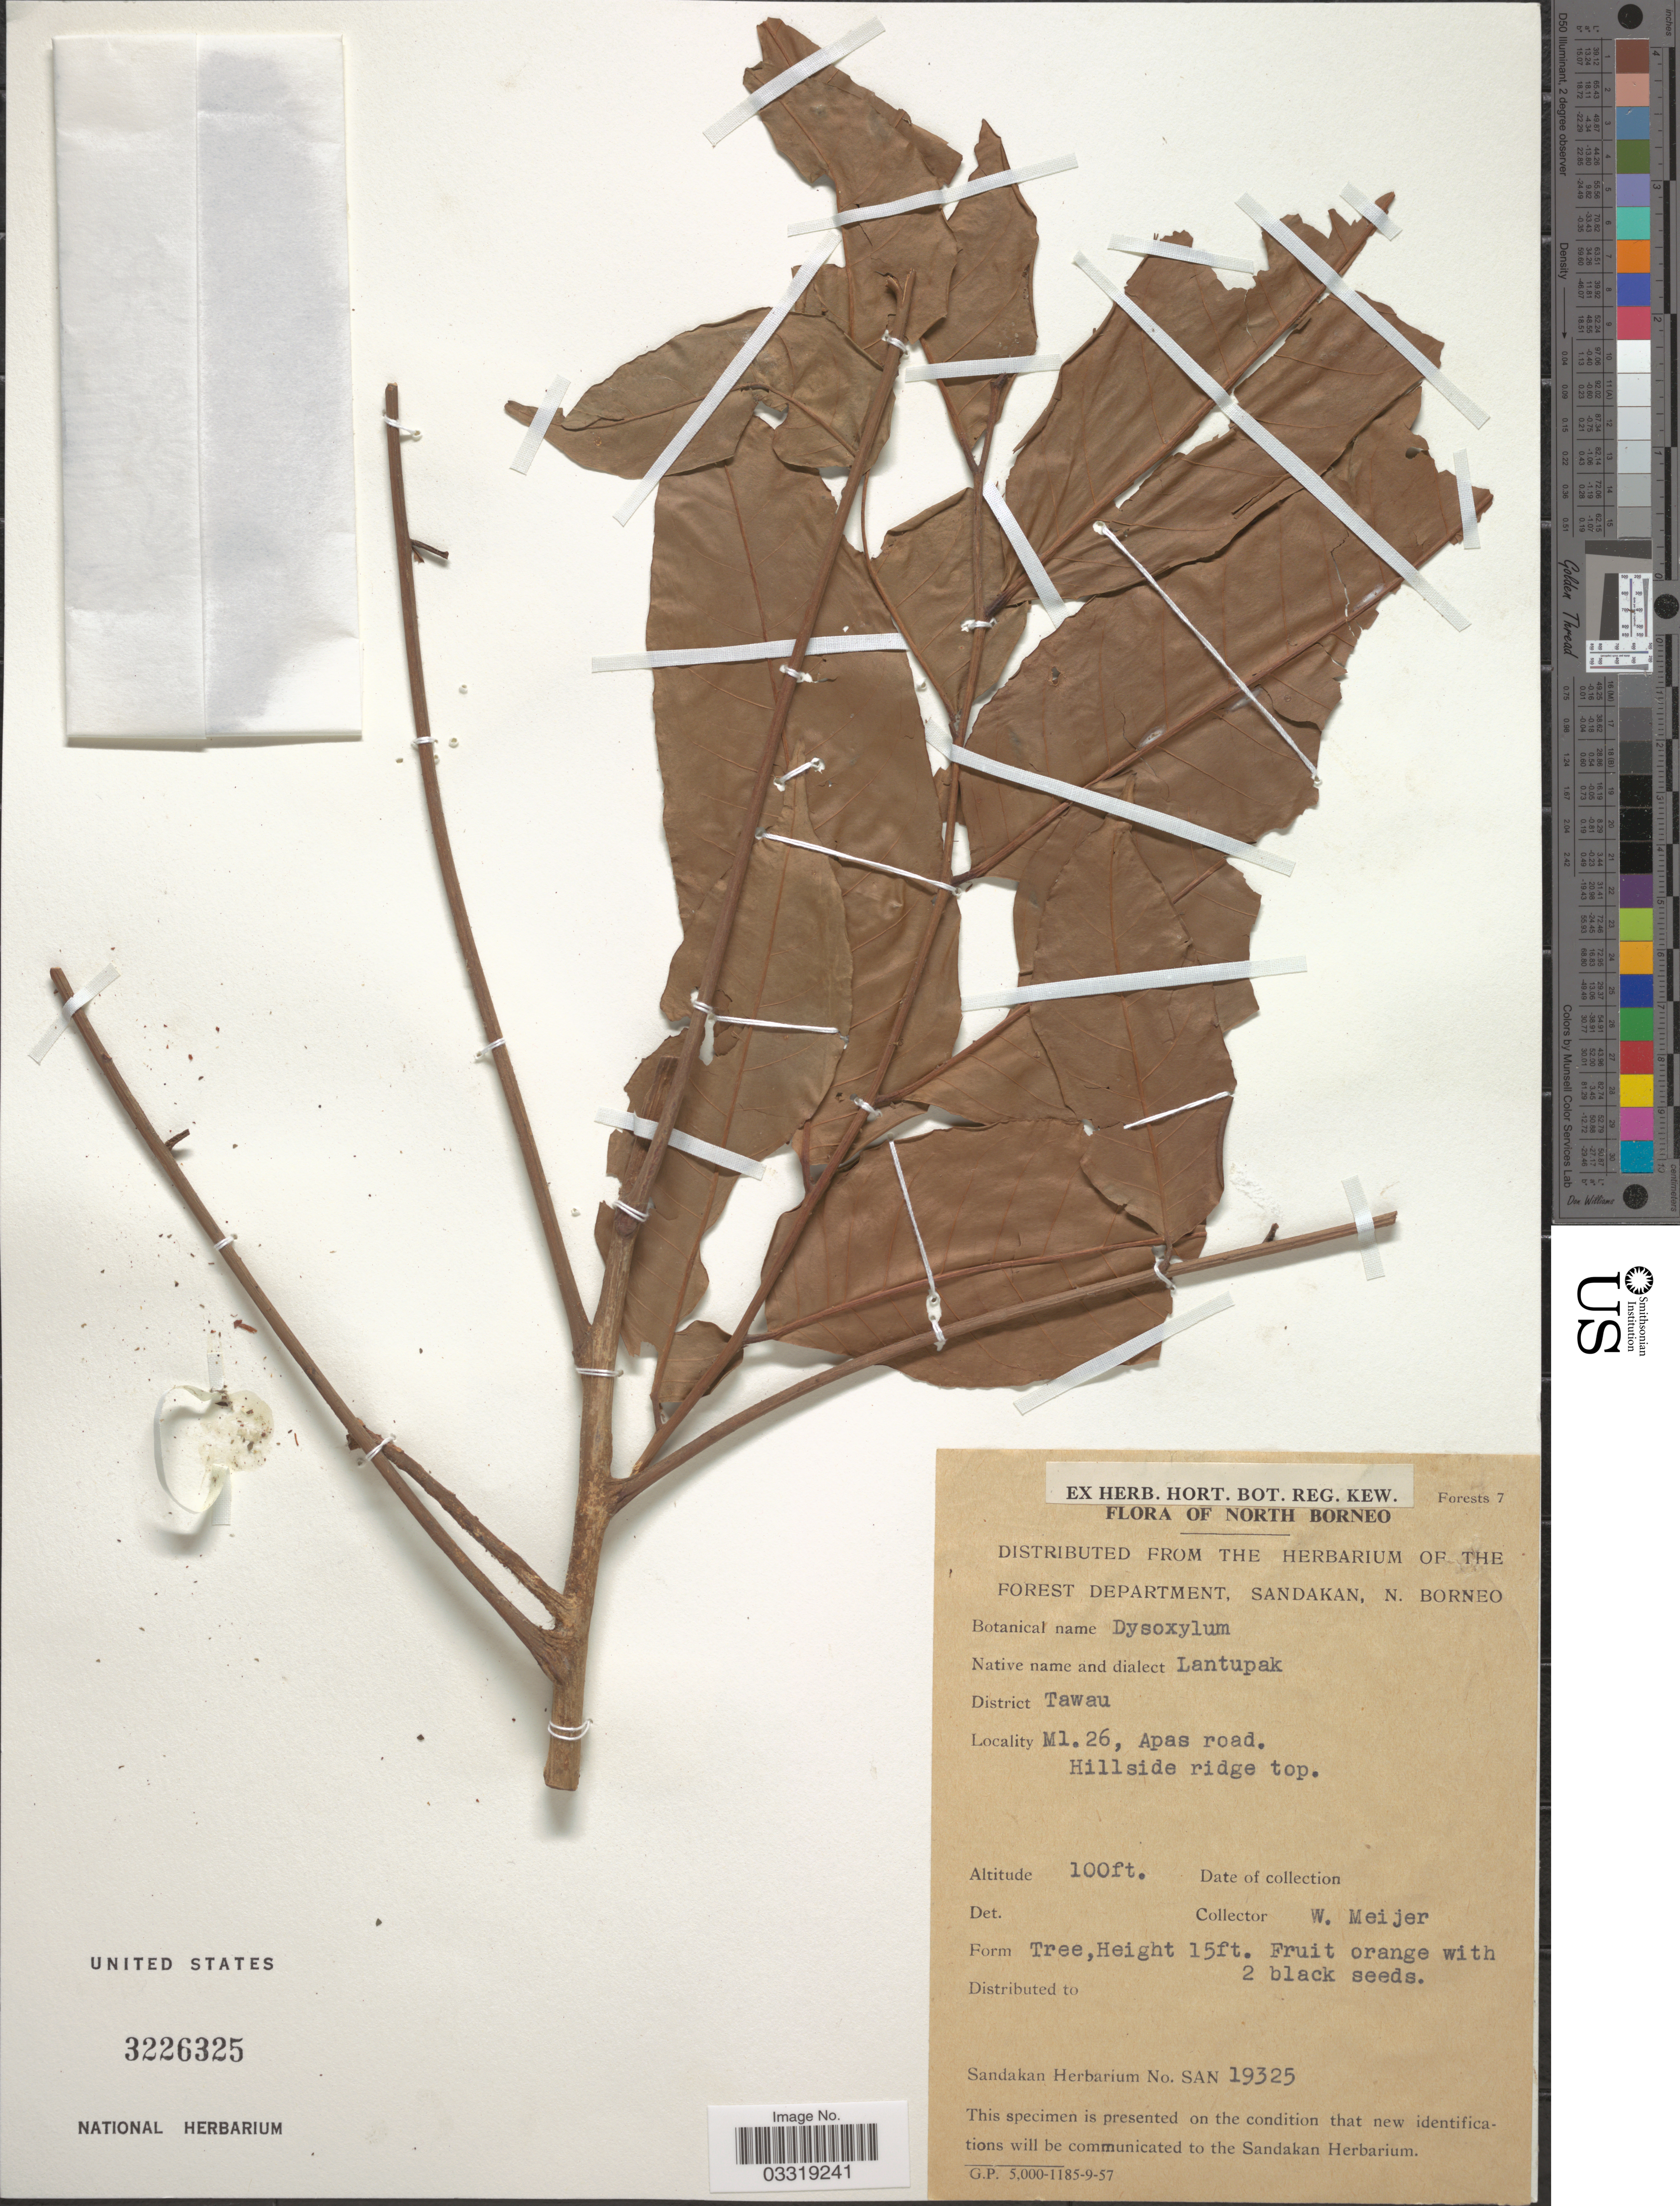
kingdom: Plantae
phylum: Tracheophyta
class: Magnoliopsida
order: Sapindales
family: Meliaceae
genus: Dysoxylum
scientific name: Dysoxylum cyrtobotryum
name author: Miq.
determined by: Mabberley, David J.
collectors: W. Meijer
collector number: SAN 19325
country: Malaysia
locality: North Borneo. District Tawau. M1.26, Apas road.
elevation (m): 30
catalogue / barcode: US 3226325